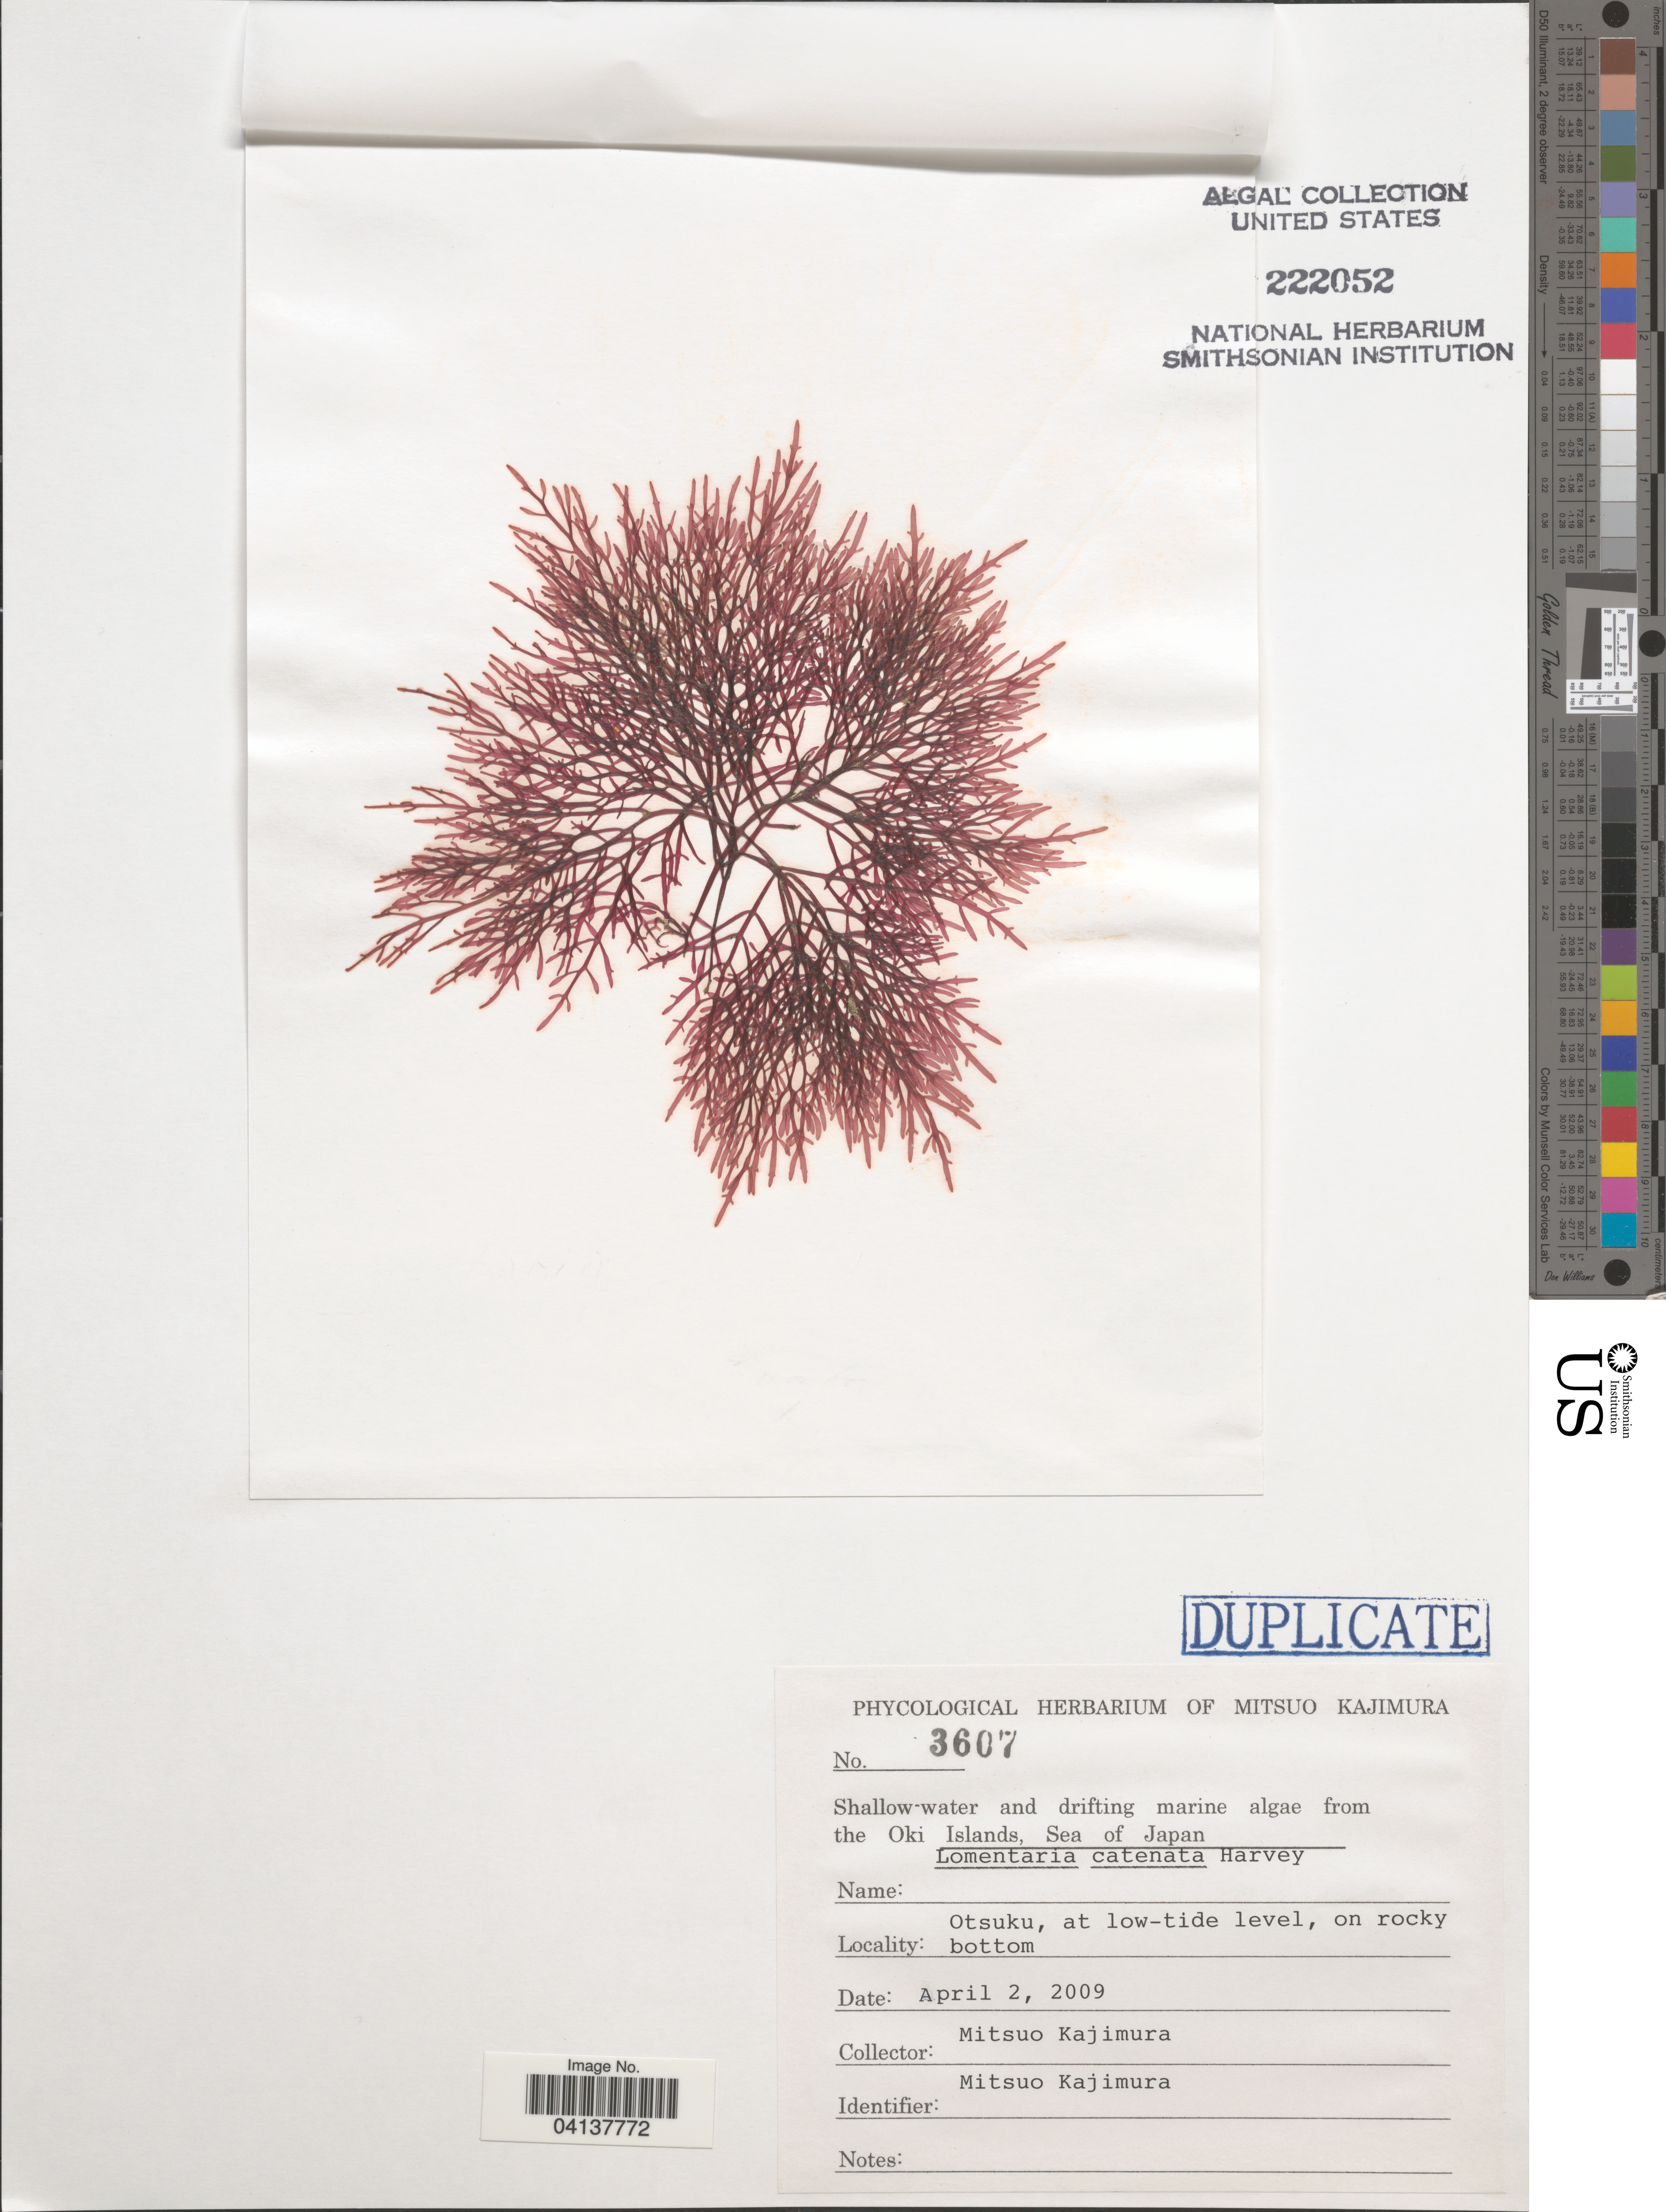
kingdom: Plantae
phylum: Rhodophyta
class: Florideophyceae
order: Rhodymeniales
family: Lomentariaceae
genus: Fushitsunagia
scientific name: Fushitsunagia catenata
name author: (Harv.) Filloramo & G.W. Saunders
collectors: M. Kajimura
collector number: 3607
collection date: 2009-04-02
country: Japan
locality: Shallow-water and drifting marine algae from the Oki Islands, Sea of Japan. Otsuku, at low-tide level, on rocky bottom.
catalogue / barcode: US 222052